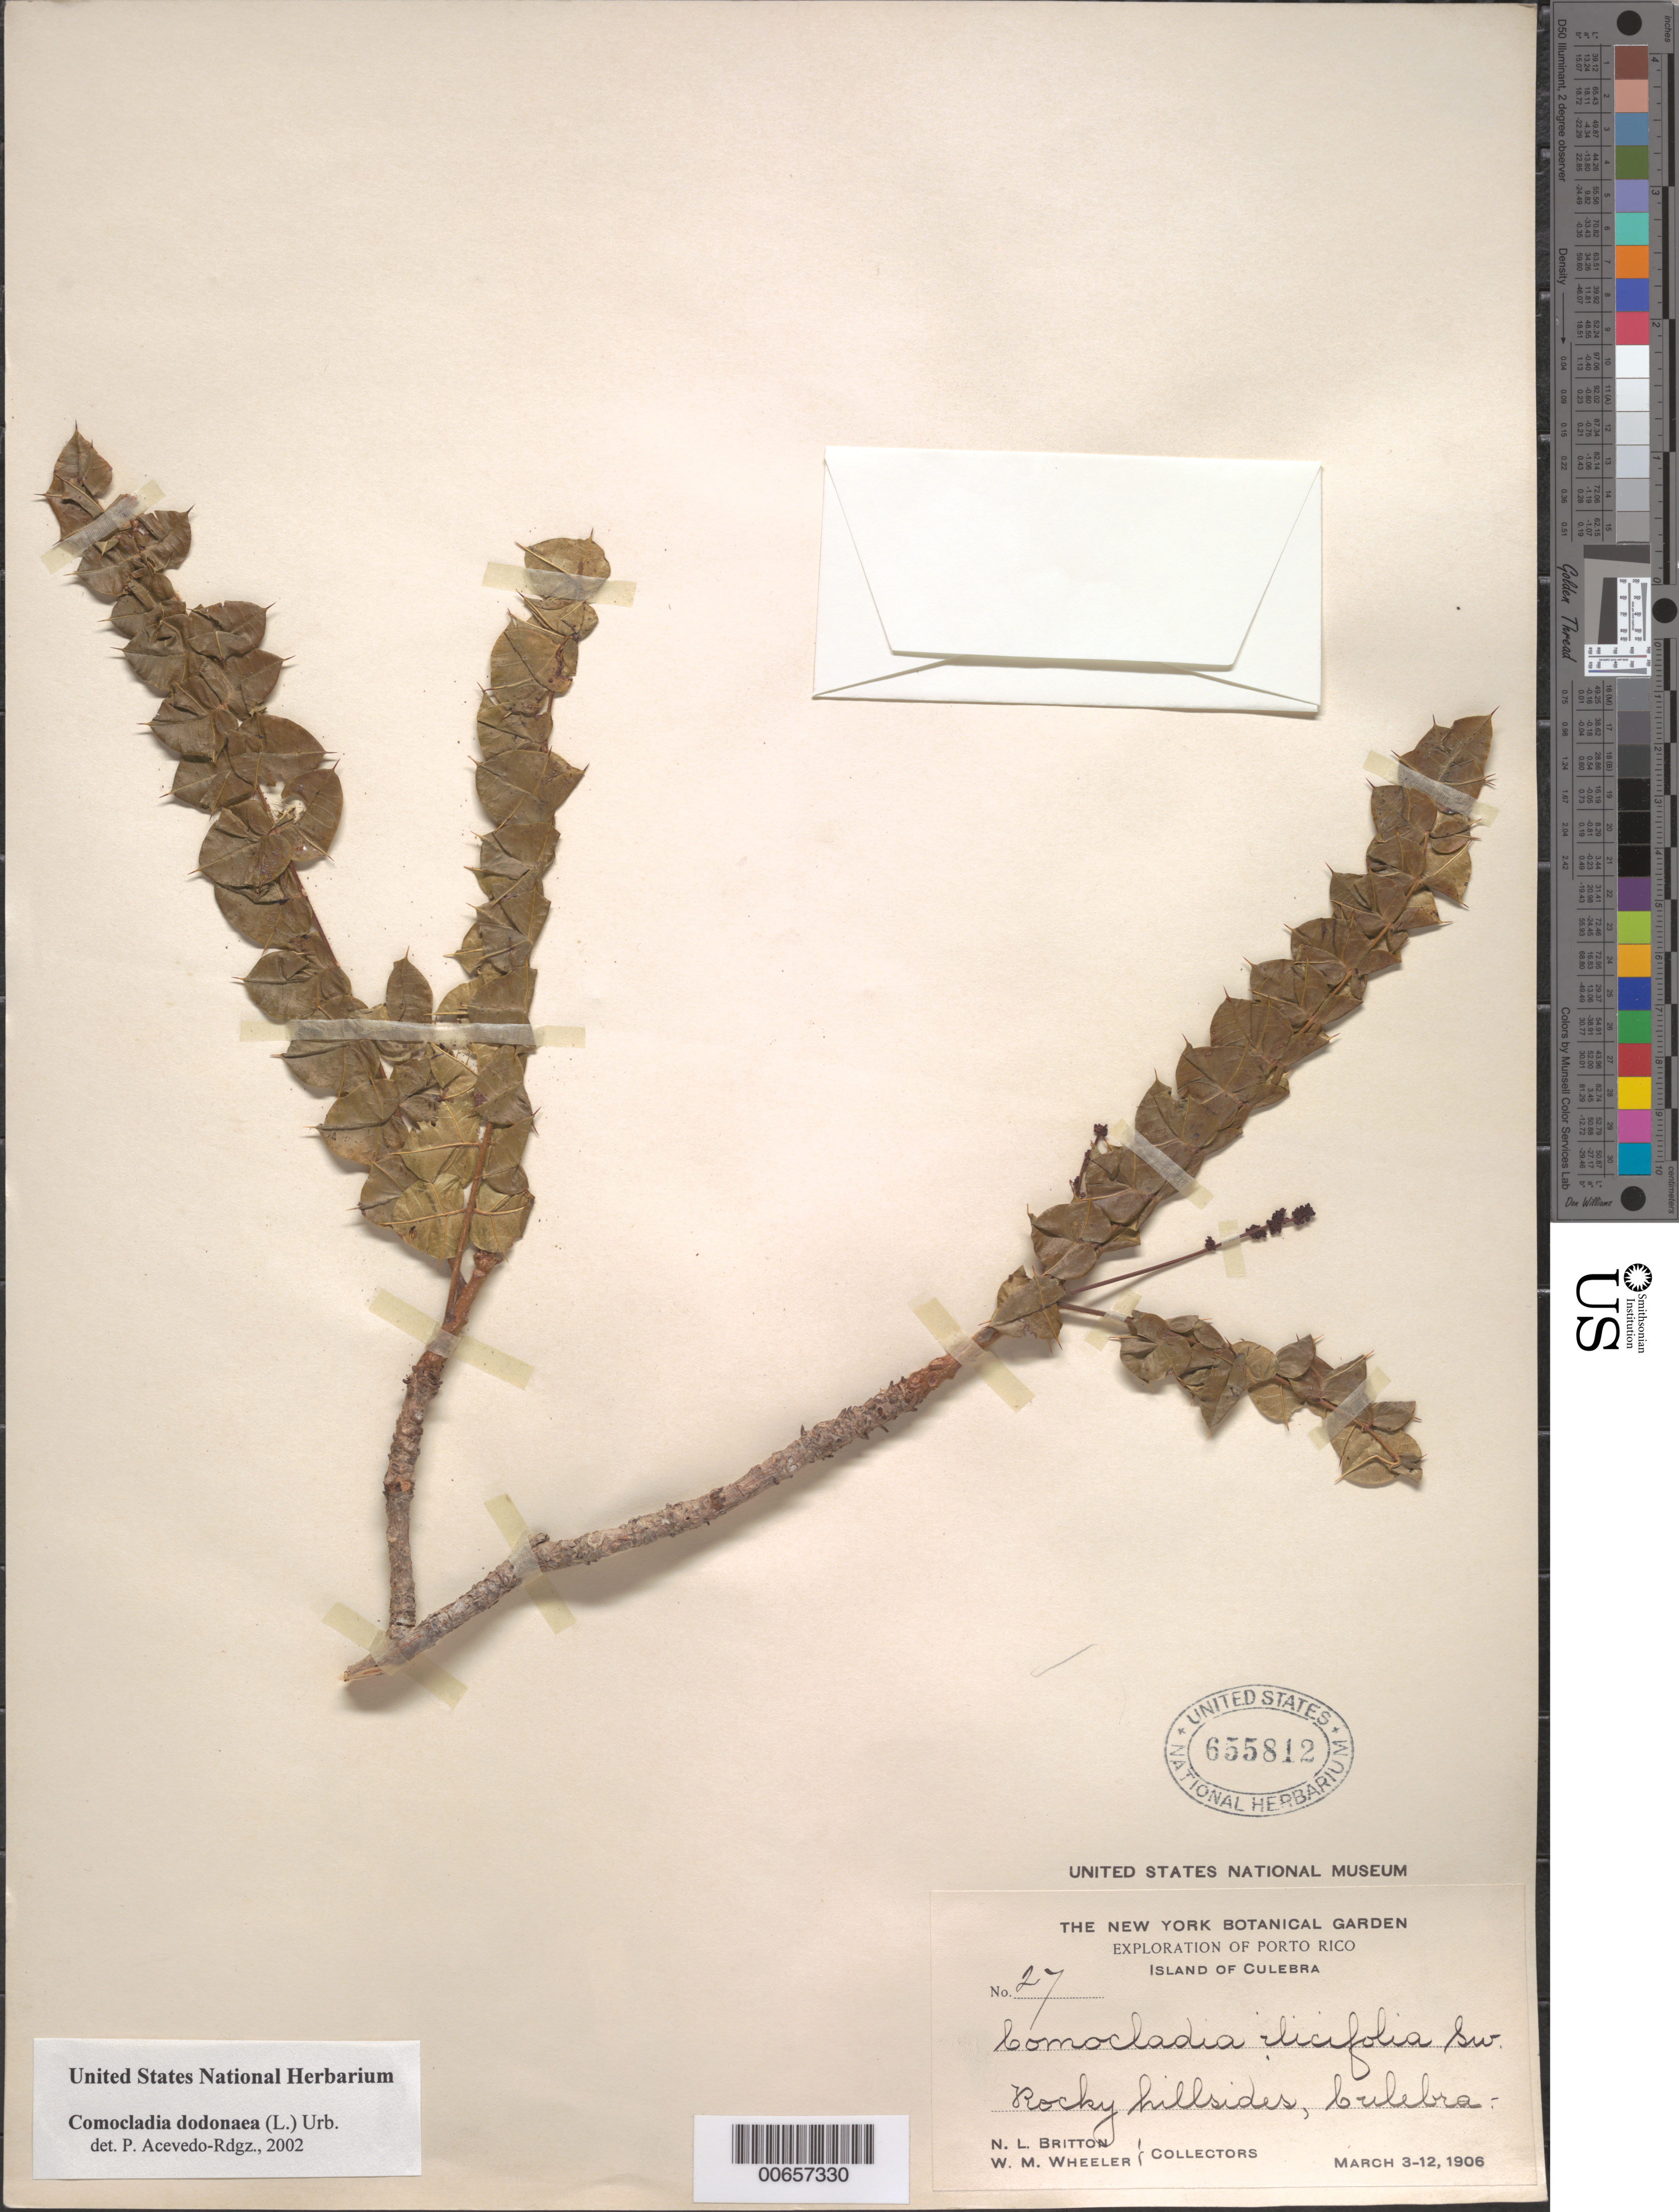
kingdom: Plantae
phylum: Tracheophyta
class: Magnoliopsida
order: Sapindales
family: Anacardiaceae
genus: Comocladia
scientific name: Comocladia dodonaea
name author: (L.) Urb.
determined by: Acevedo-Rodríguez, P., (BOT), Smithsonian Institution - National Museum of Natural History (UNITED STATES)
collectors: N. Britton & W. Wheeler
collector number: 27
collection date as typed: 03 Mar 1906 to 12 Mar 1906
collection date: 1906-03-03/1906-03-12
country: Puerto Rico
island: Culebra I.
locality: Culebra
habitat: Rocky hillsides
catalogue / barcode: US 655812